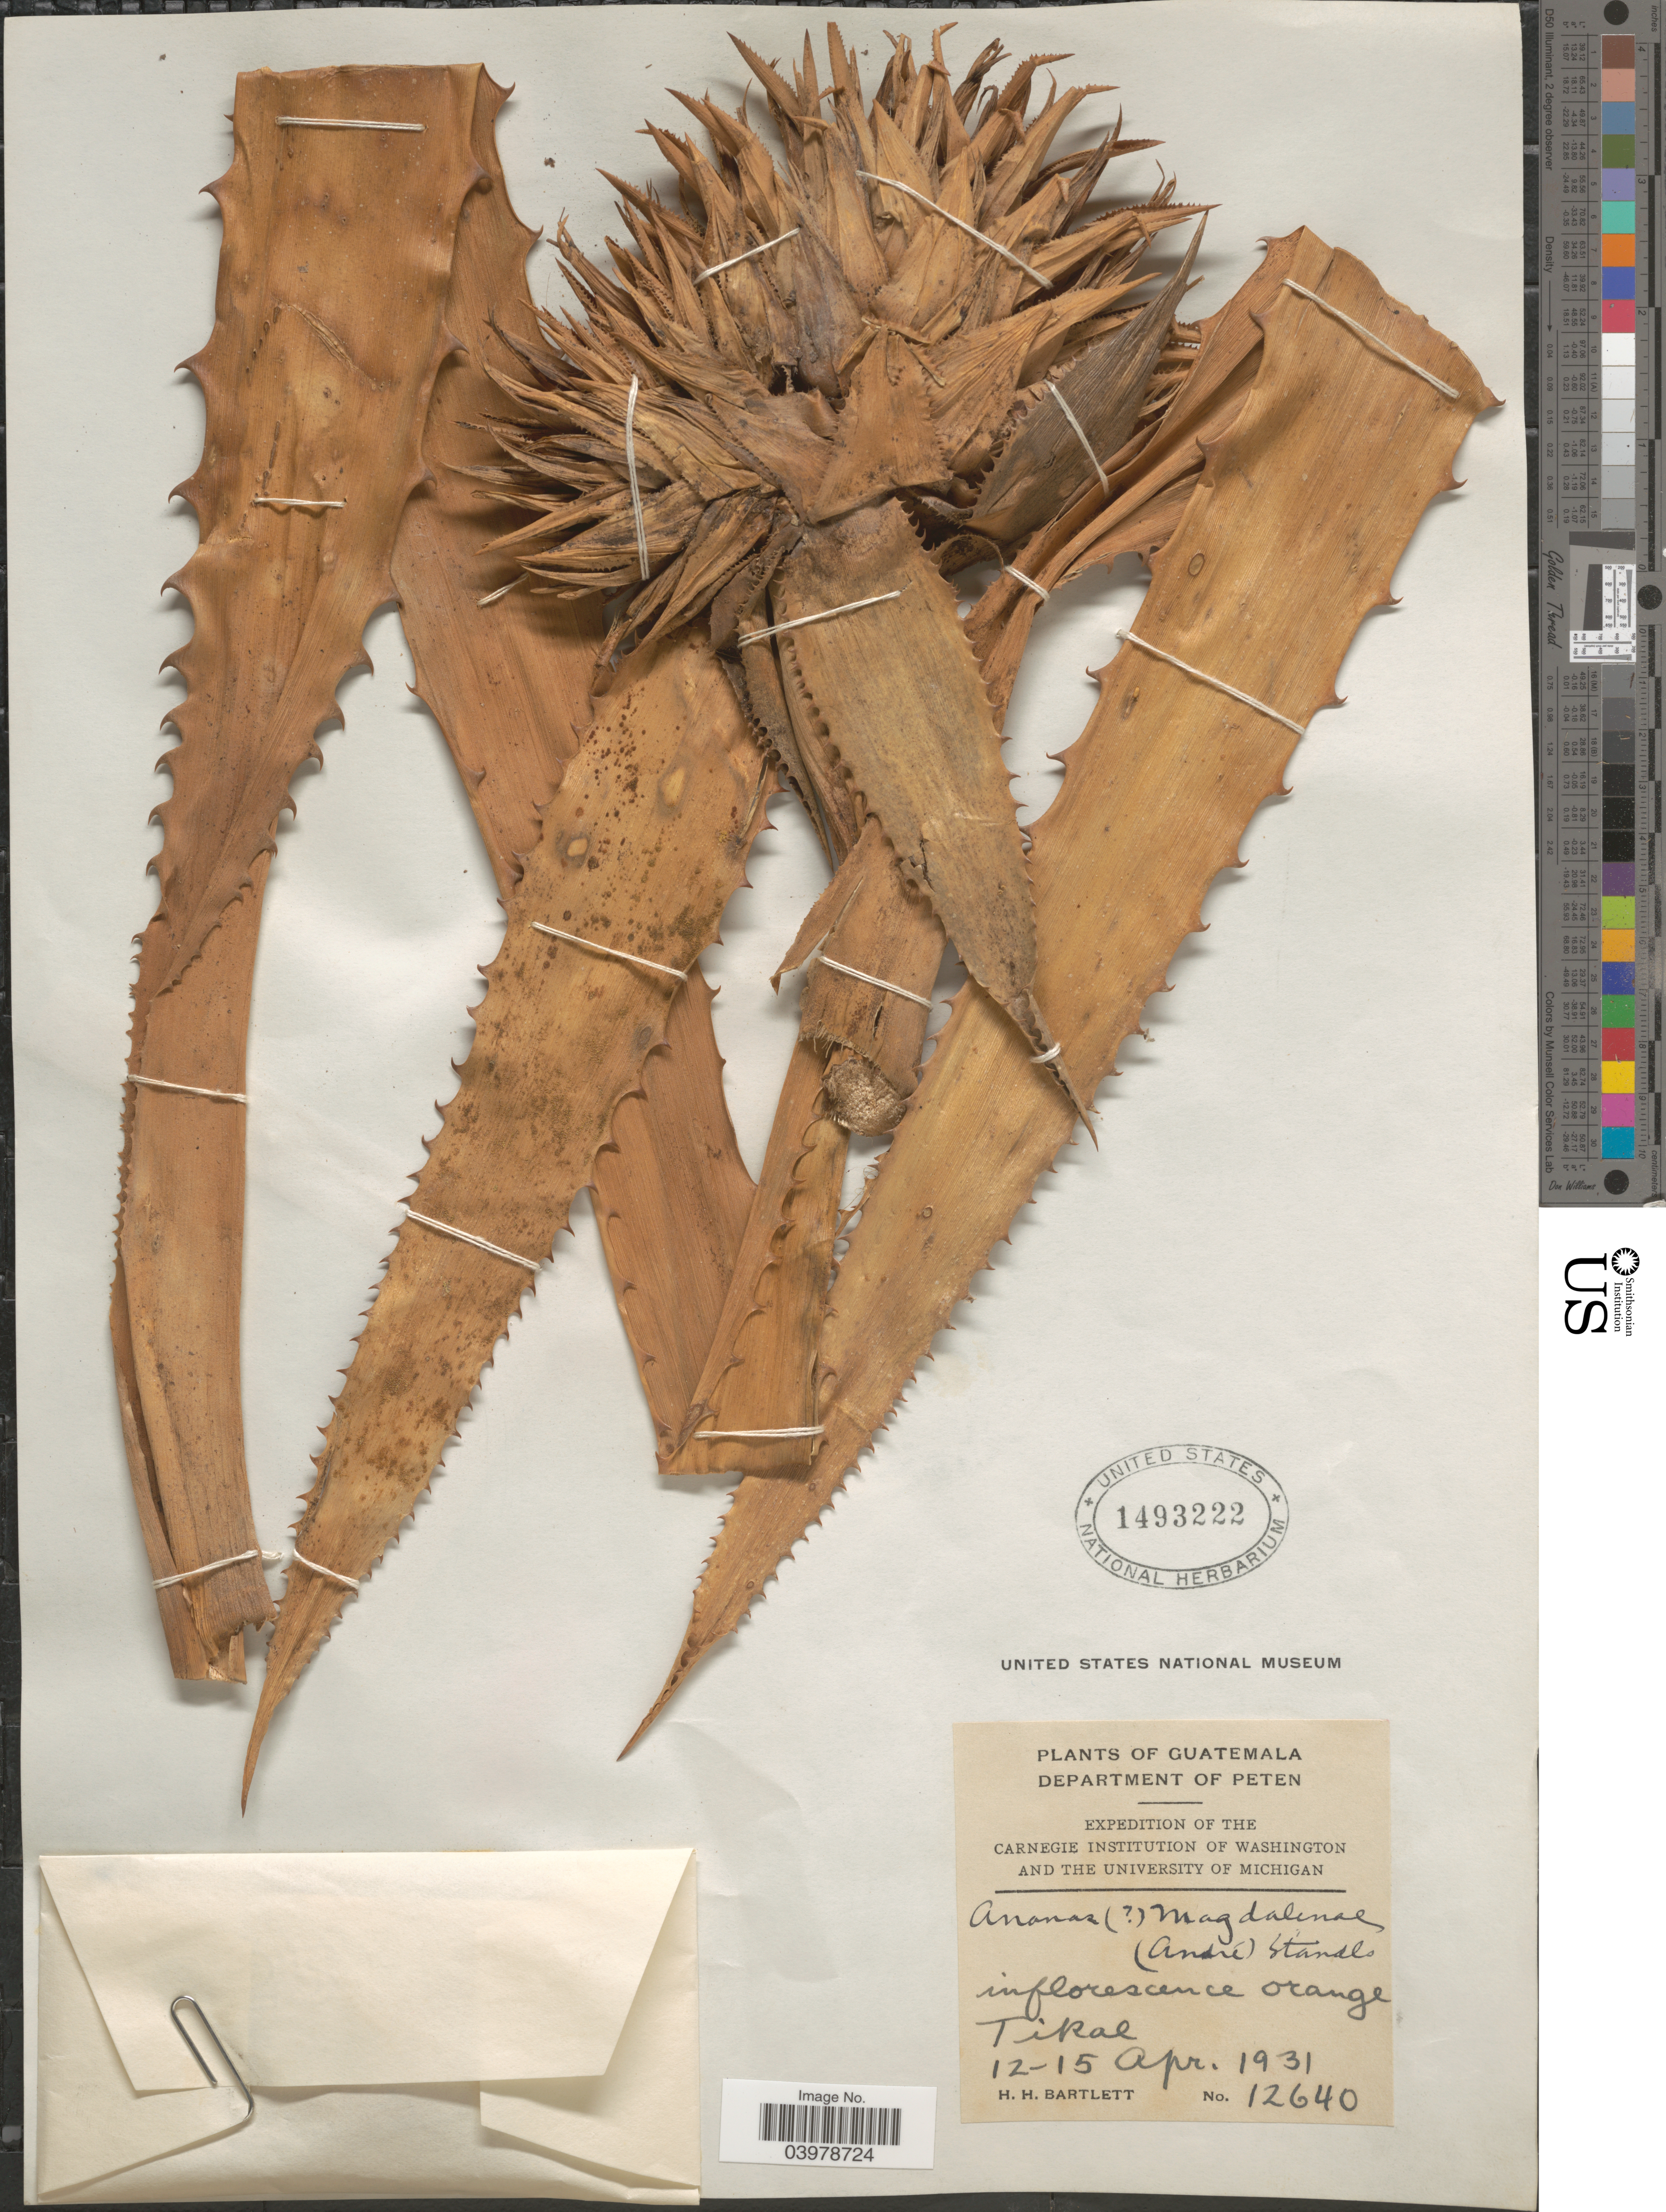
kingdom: Plantae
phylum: Tracheophyta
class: Liliopsida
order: Poales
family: Bromeliaceae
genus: Aechmea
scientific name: Aechmea magdalenae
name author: (André) André ex Baker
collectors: H. H. Bartlett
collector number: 12640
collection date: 1931-04-12/1931-04-15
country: Guatemala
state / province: El Peten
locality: Department of Peten. Tikal.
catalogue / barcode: US 1493222